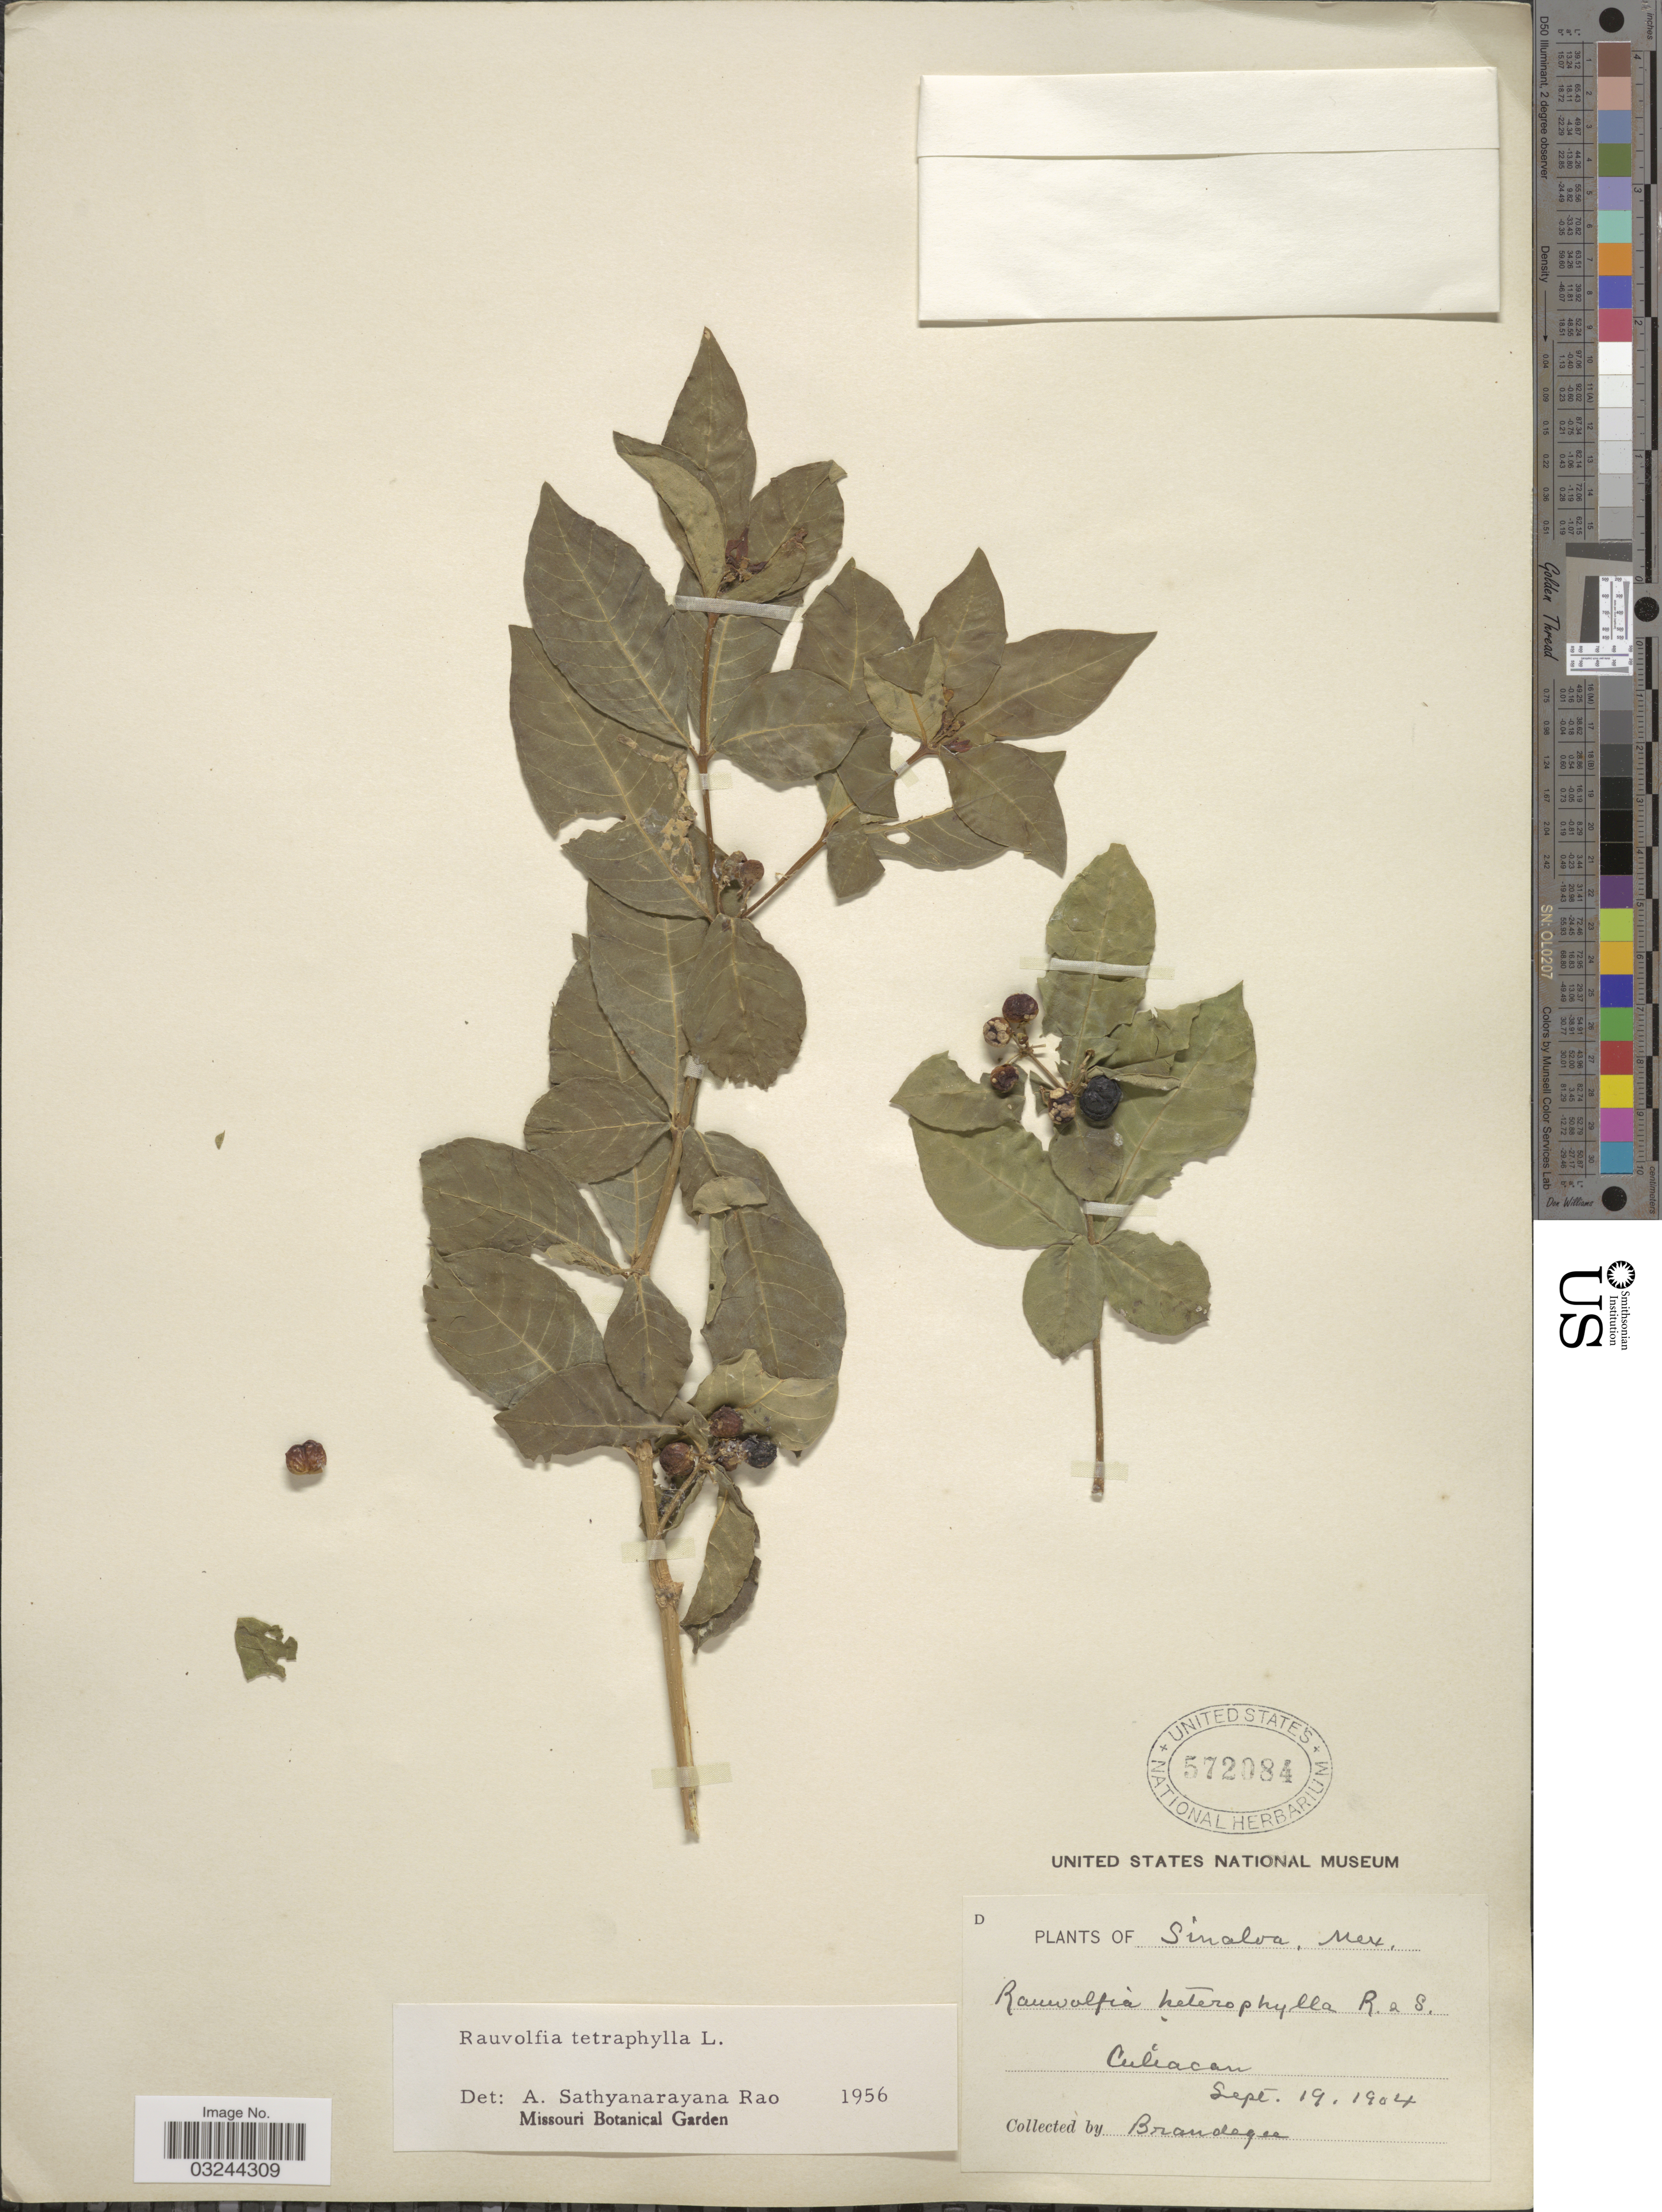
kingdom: Plantae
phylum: Tracheophyta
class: Magnoliopsida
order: Gentianales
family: Apocynaceae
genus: Rauvolfia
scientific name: Rauvolfia tetraphylla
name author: L.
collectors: -- Brandegee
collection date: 1904-09-19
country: Mexico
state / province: Sinaloa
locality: Culiacan.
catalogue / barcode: US 572084